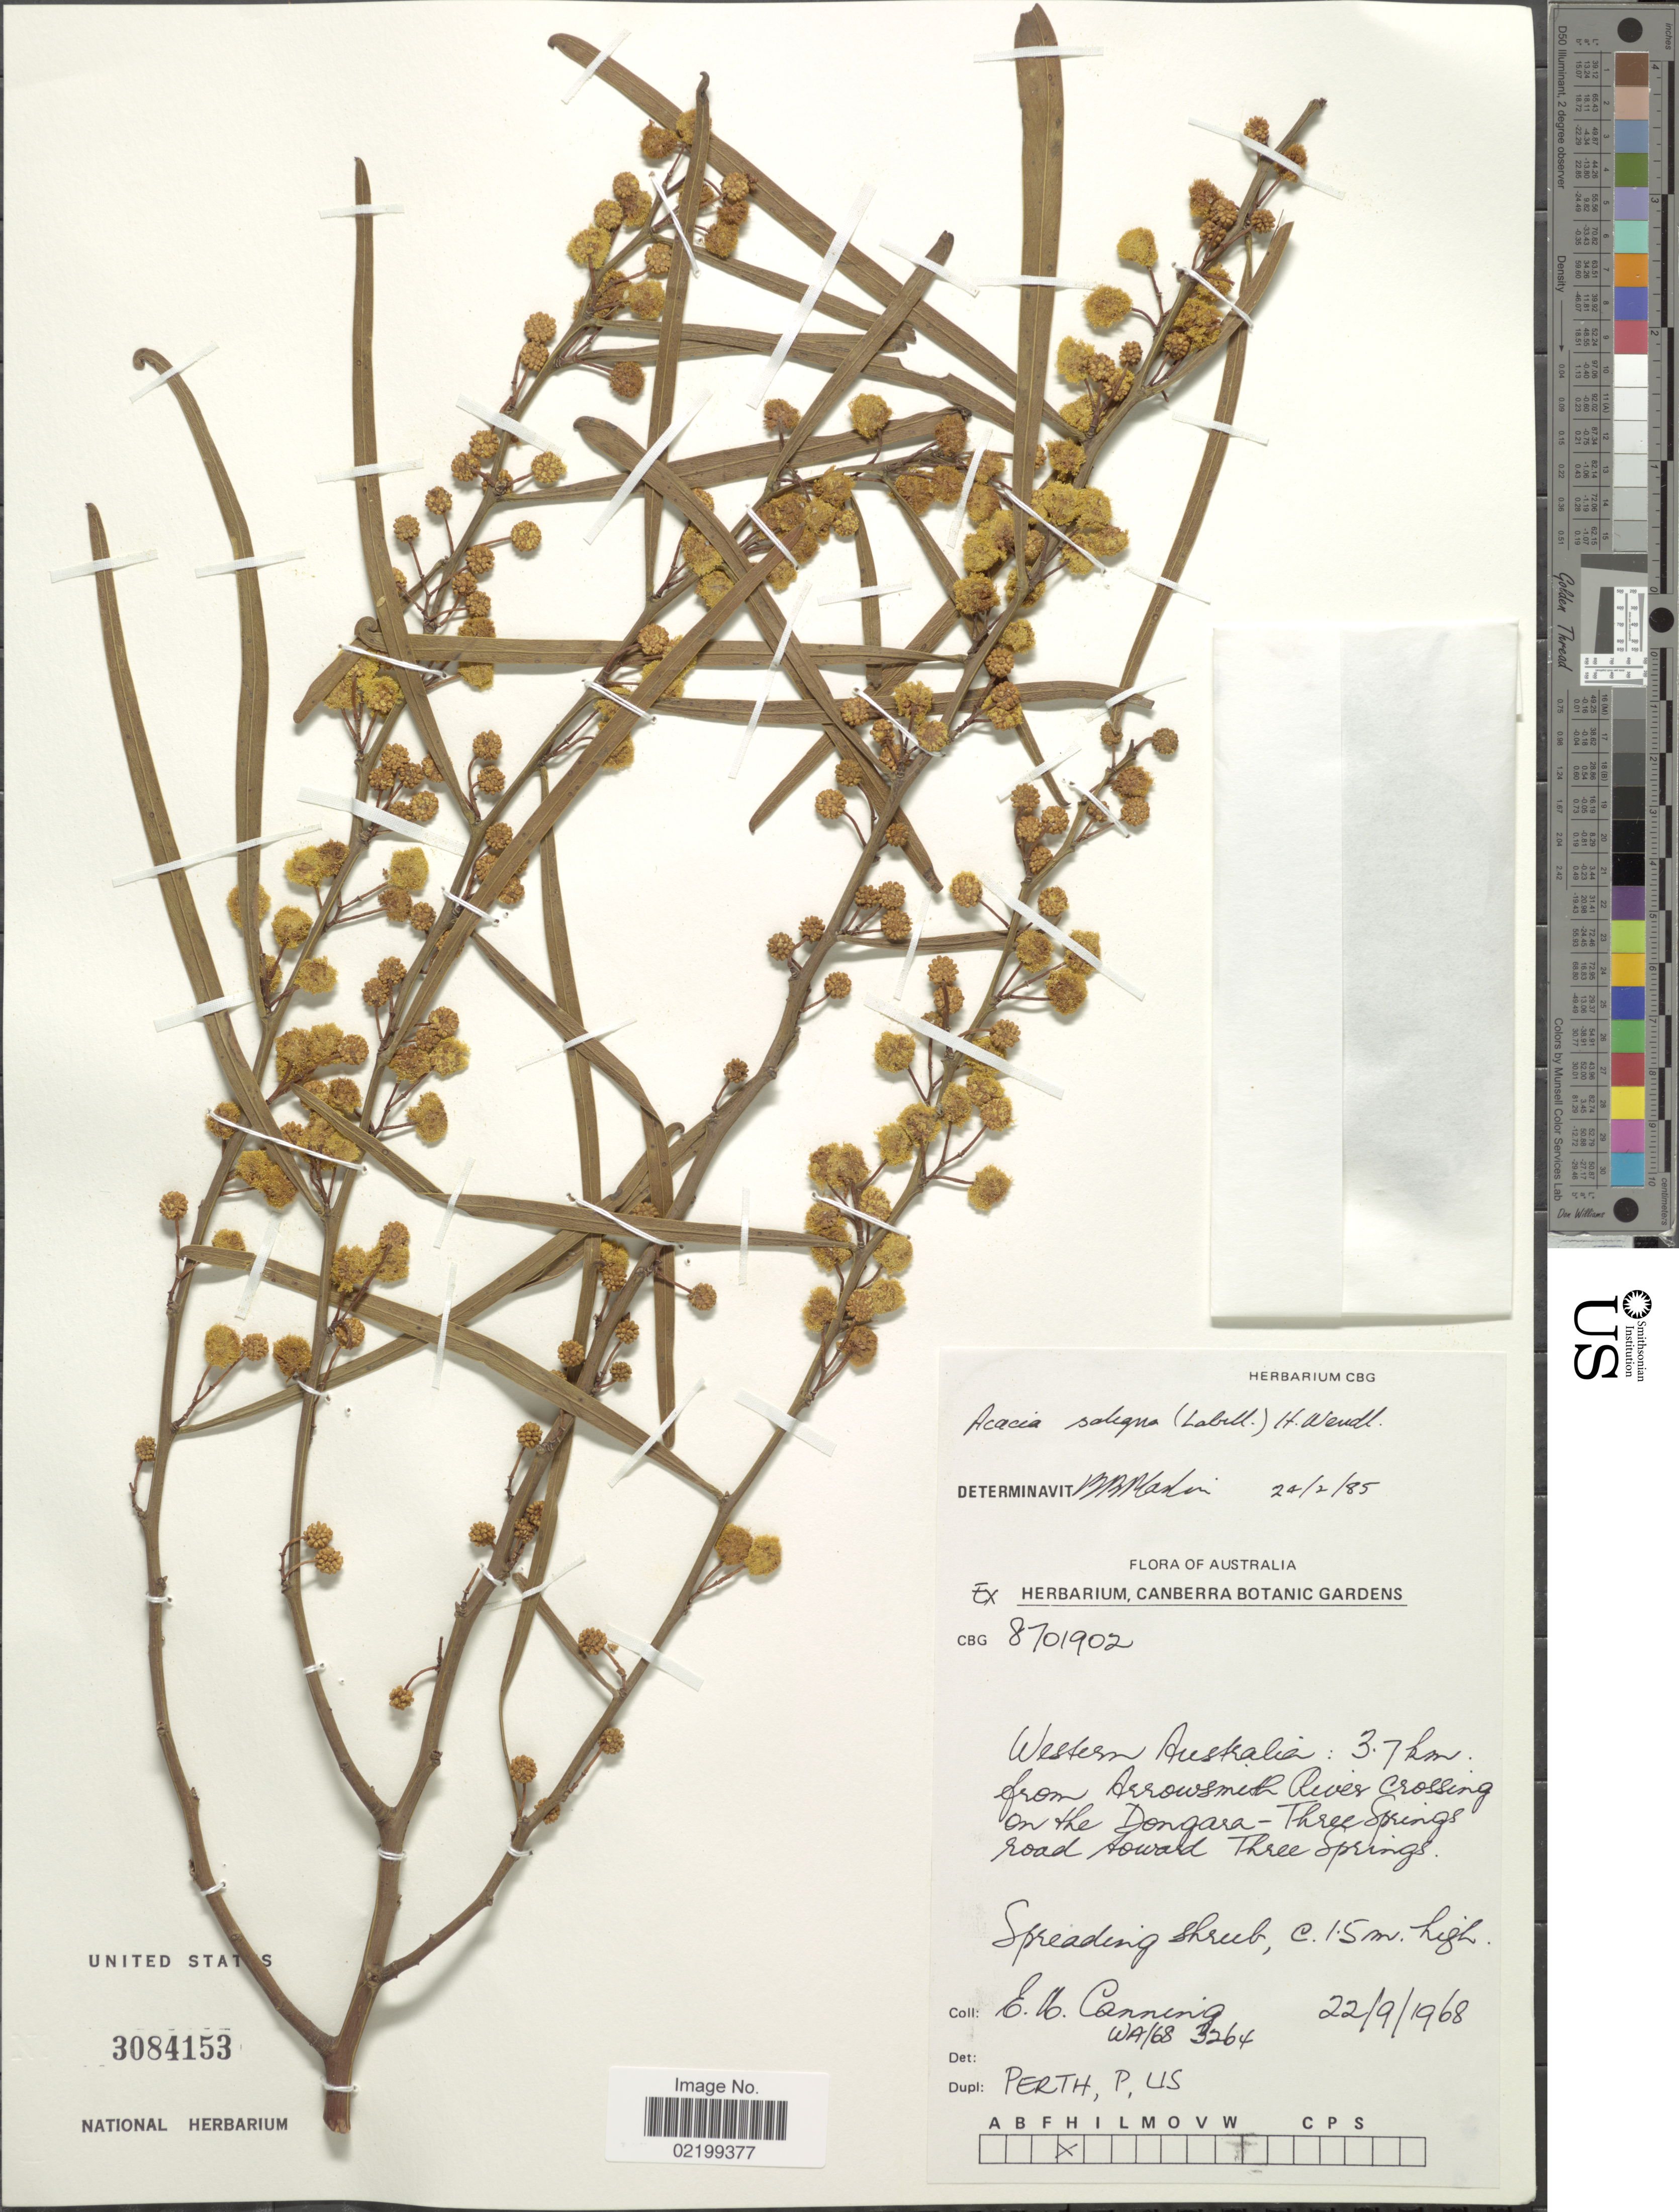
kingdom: Plantae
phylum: Tracheophyta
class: Magnoliopsida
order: Fabales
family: Fabaceae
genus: Acacia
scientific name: Acacia saligna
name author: (Labill.) H.L. Wendl.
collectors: E. Canning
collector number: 3264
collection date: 1968-09-22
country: Australia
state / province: Western Australia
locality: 3.7 km from Arrowsmith River crossing on the Dongara-Three Springs road toward Three Springs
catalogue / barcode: US 3084153